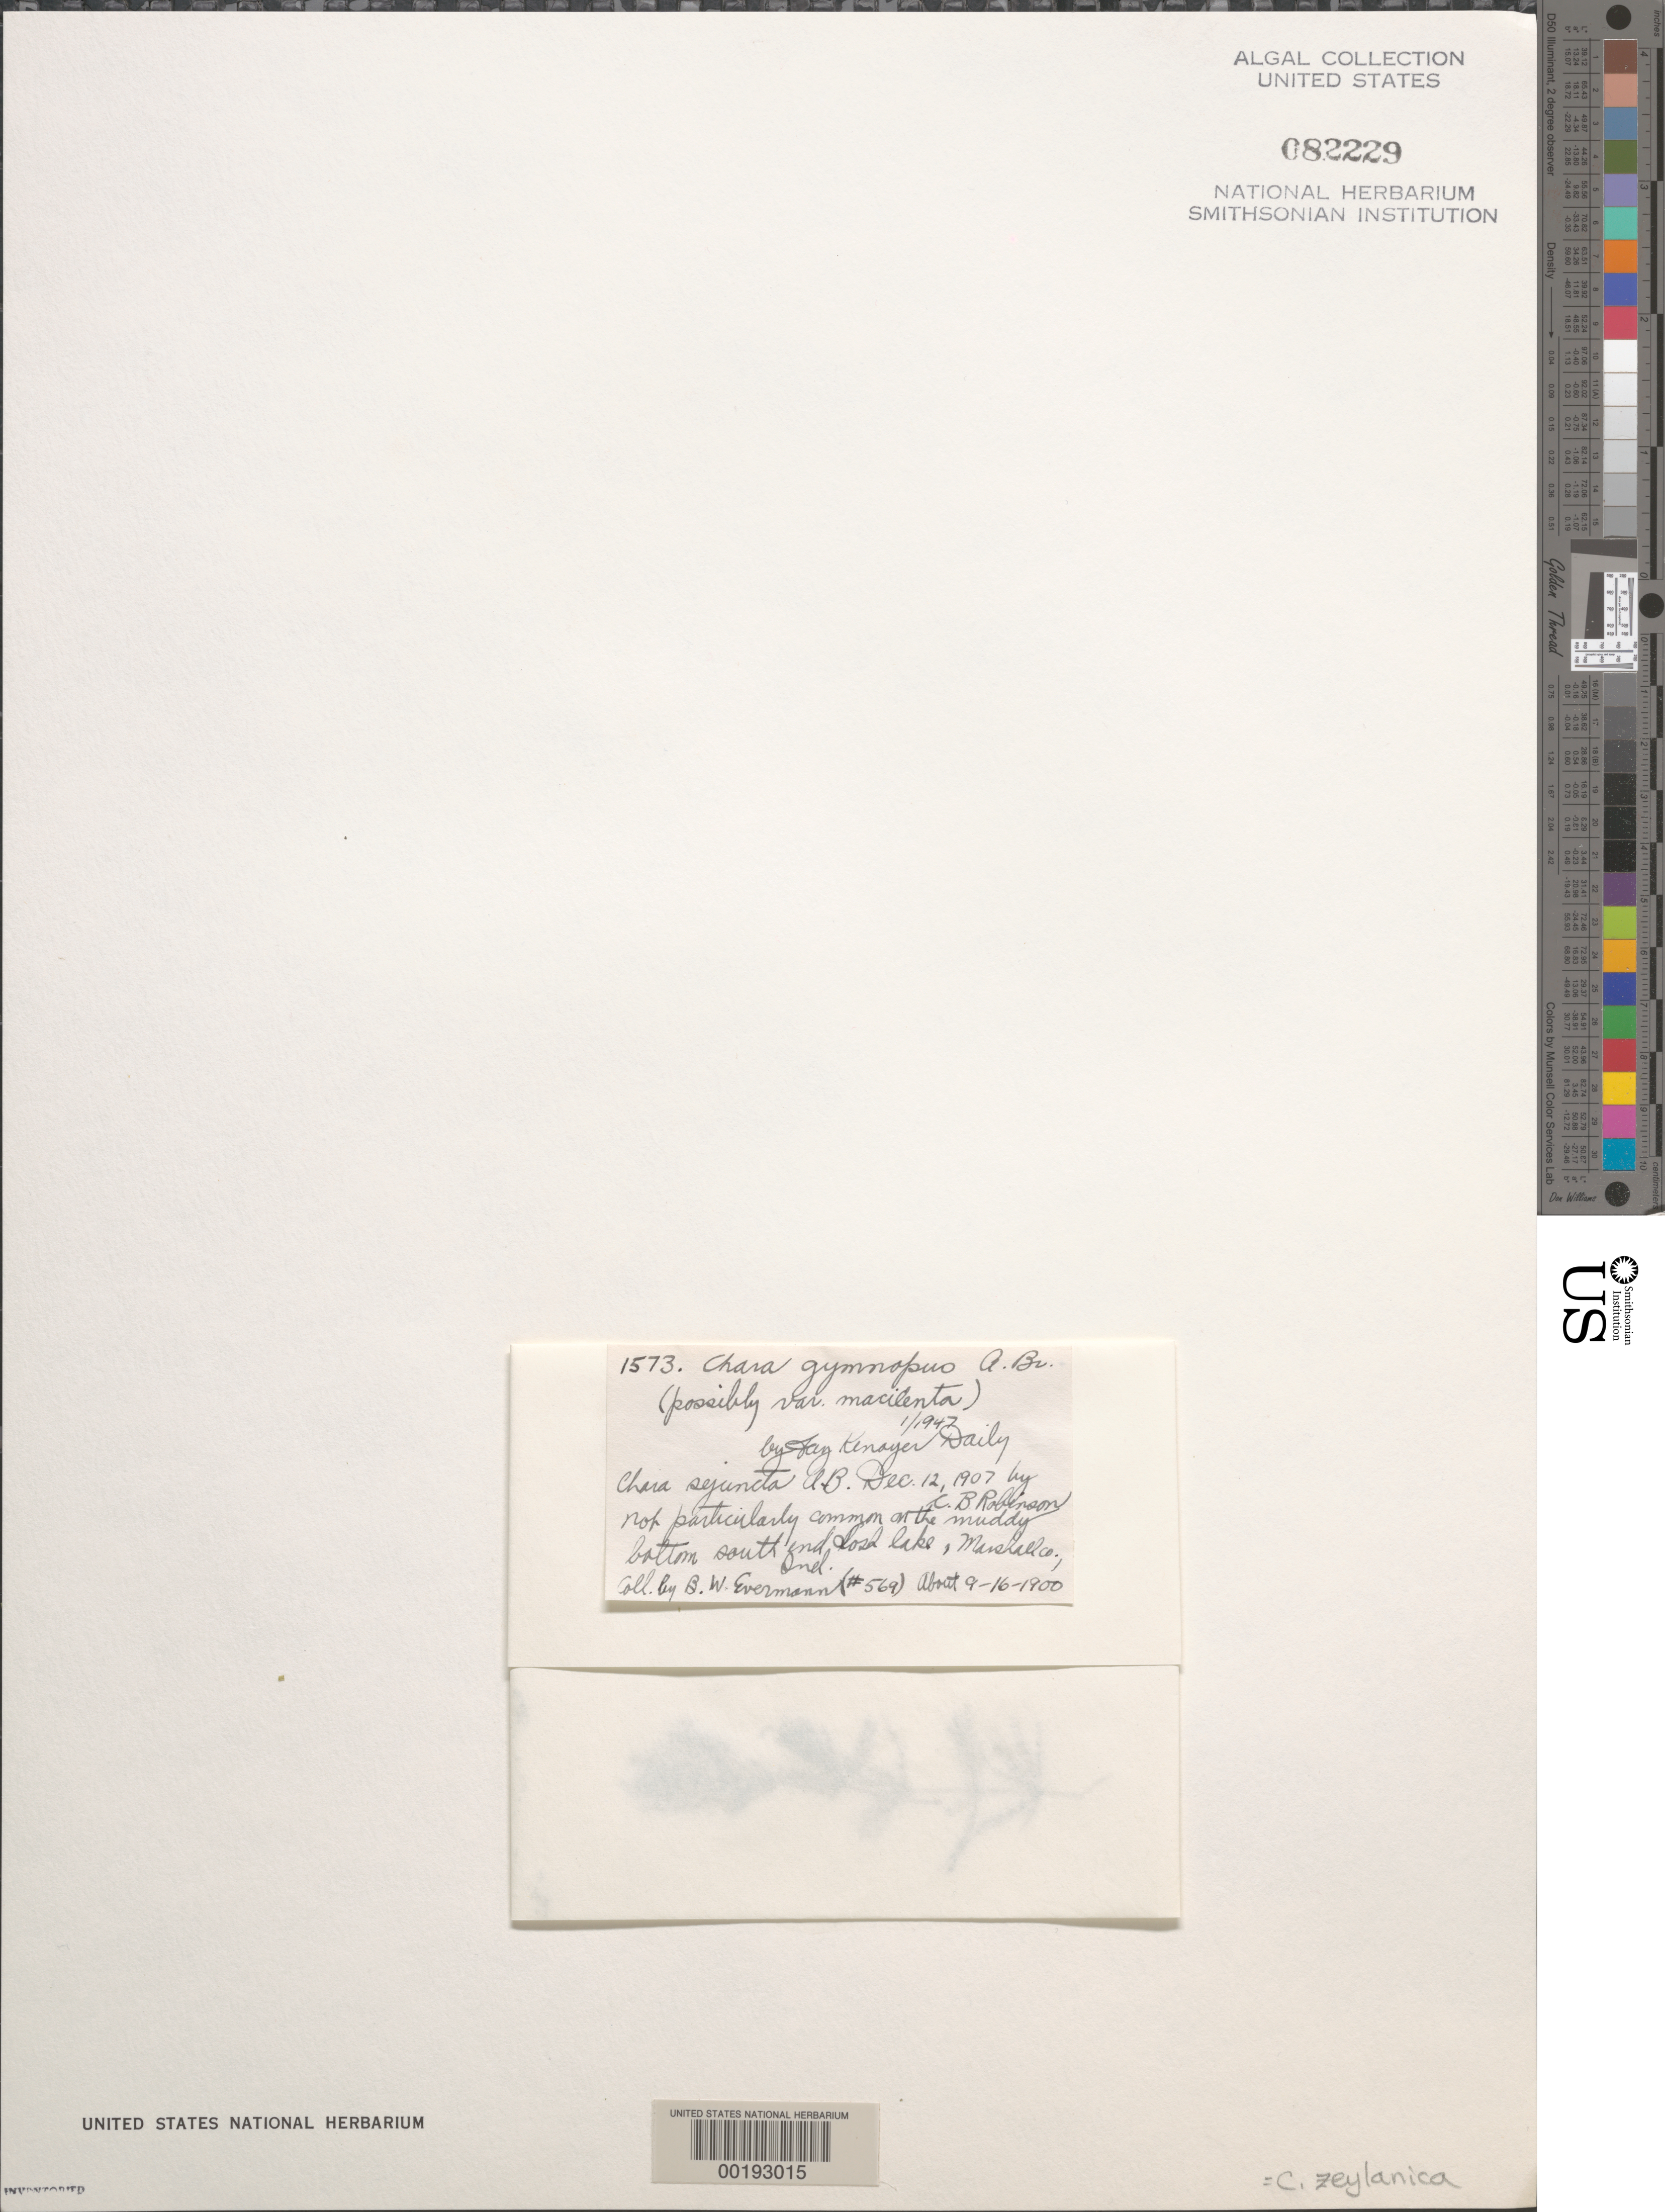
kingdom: Plantae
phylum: Charophyta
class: Charophyceae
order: Charales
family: Characeae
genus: Chara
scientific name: Chara zeylanica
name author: J.G. Klein ex Willd.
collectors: B. W. Evermann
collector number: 569 & DAILY 1573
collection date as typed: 16 Sep 1900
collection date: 1900-09-16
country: United States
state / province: Indiana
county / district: Marshall County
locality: Lost Lake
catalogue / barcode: US 82229